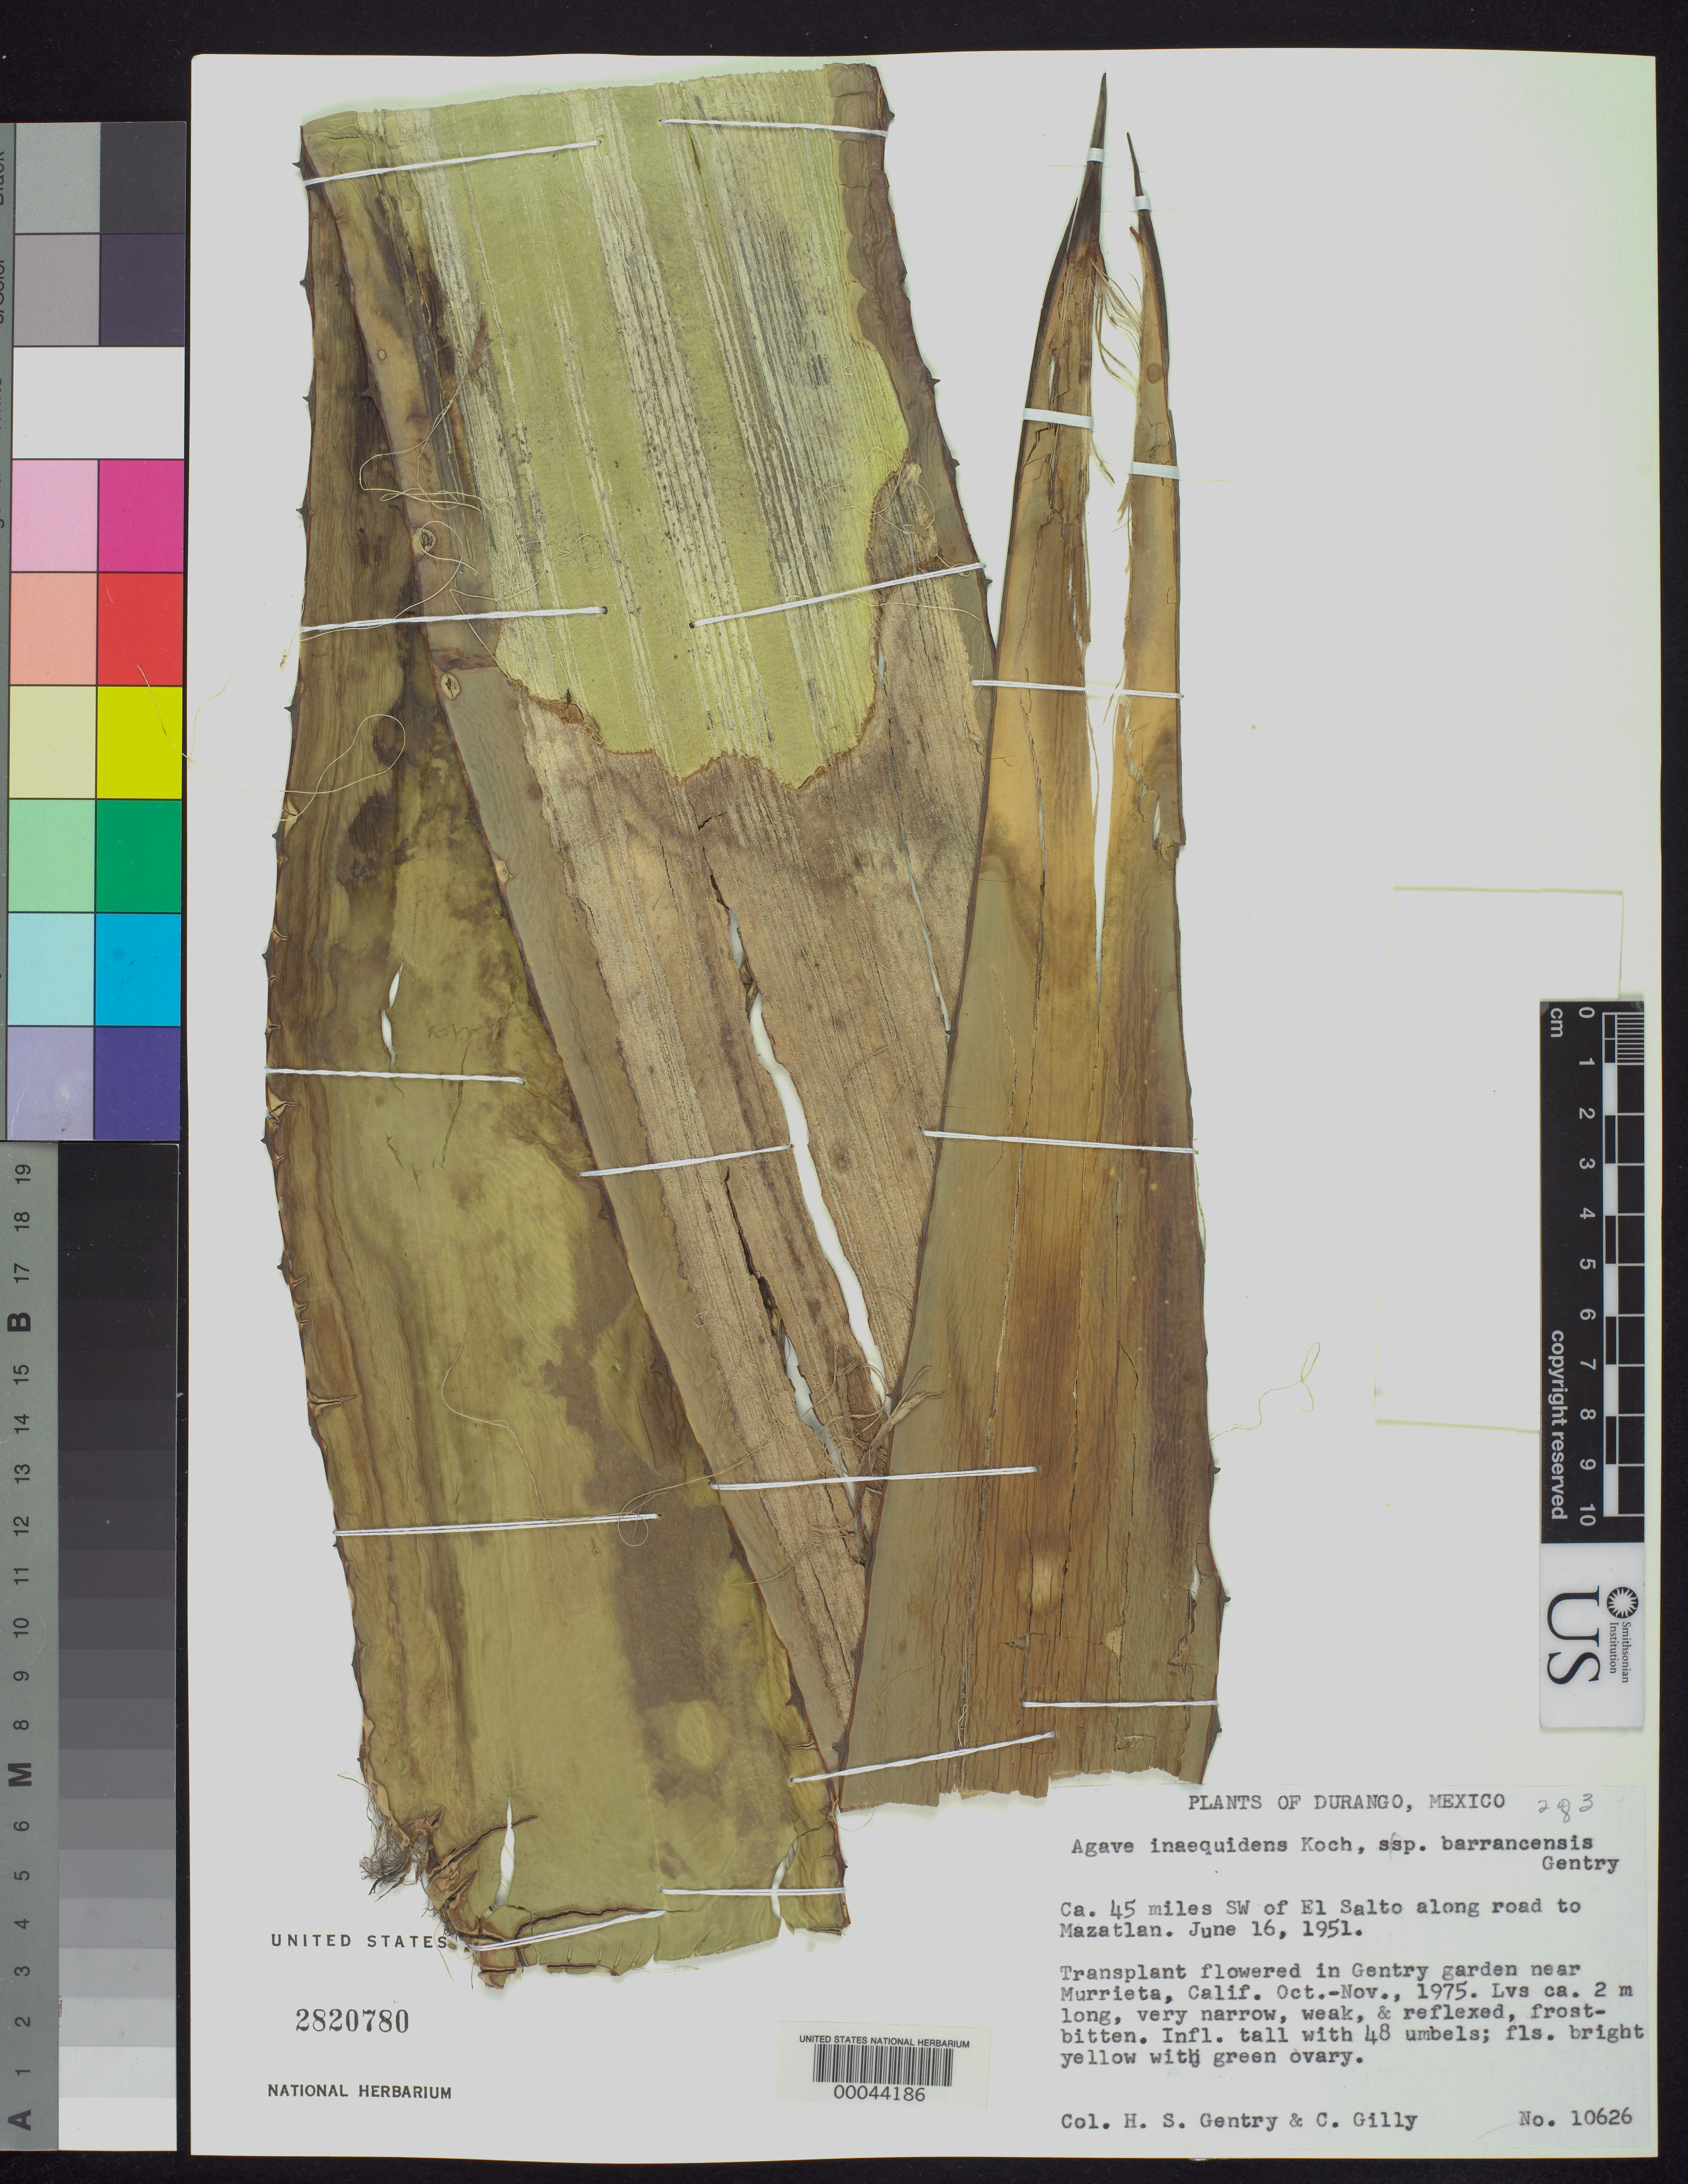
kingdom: Plantae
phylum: Tracheophyta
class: Liliopsida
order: Asparagales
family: Asparagaceae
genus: Agave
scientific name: Agave inaequidens subsp. barrancensis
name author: Gentry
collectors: H. S. Gentry & C. Gilly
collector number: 10626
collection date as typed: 16 Jun 1951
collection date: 1951-06-16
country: Mexico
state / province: Durango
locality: Ca 45 mi SW of El Salto along road to Mazatlan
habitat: Gentry garden near murrieta, ca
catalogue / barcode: US 2820780